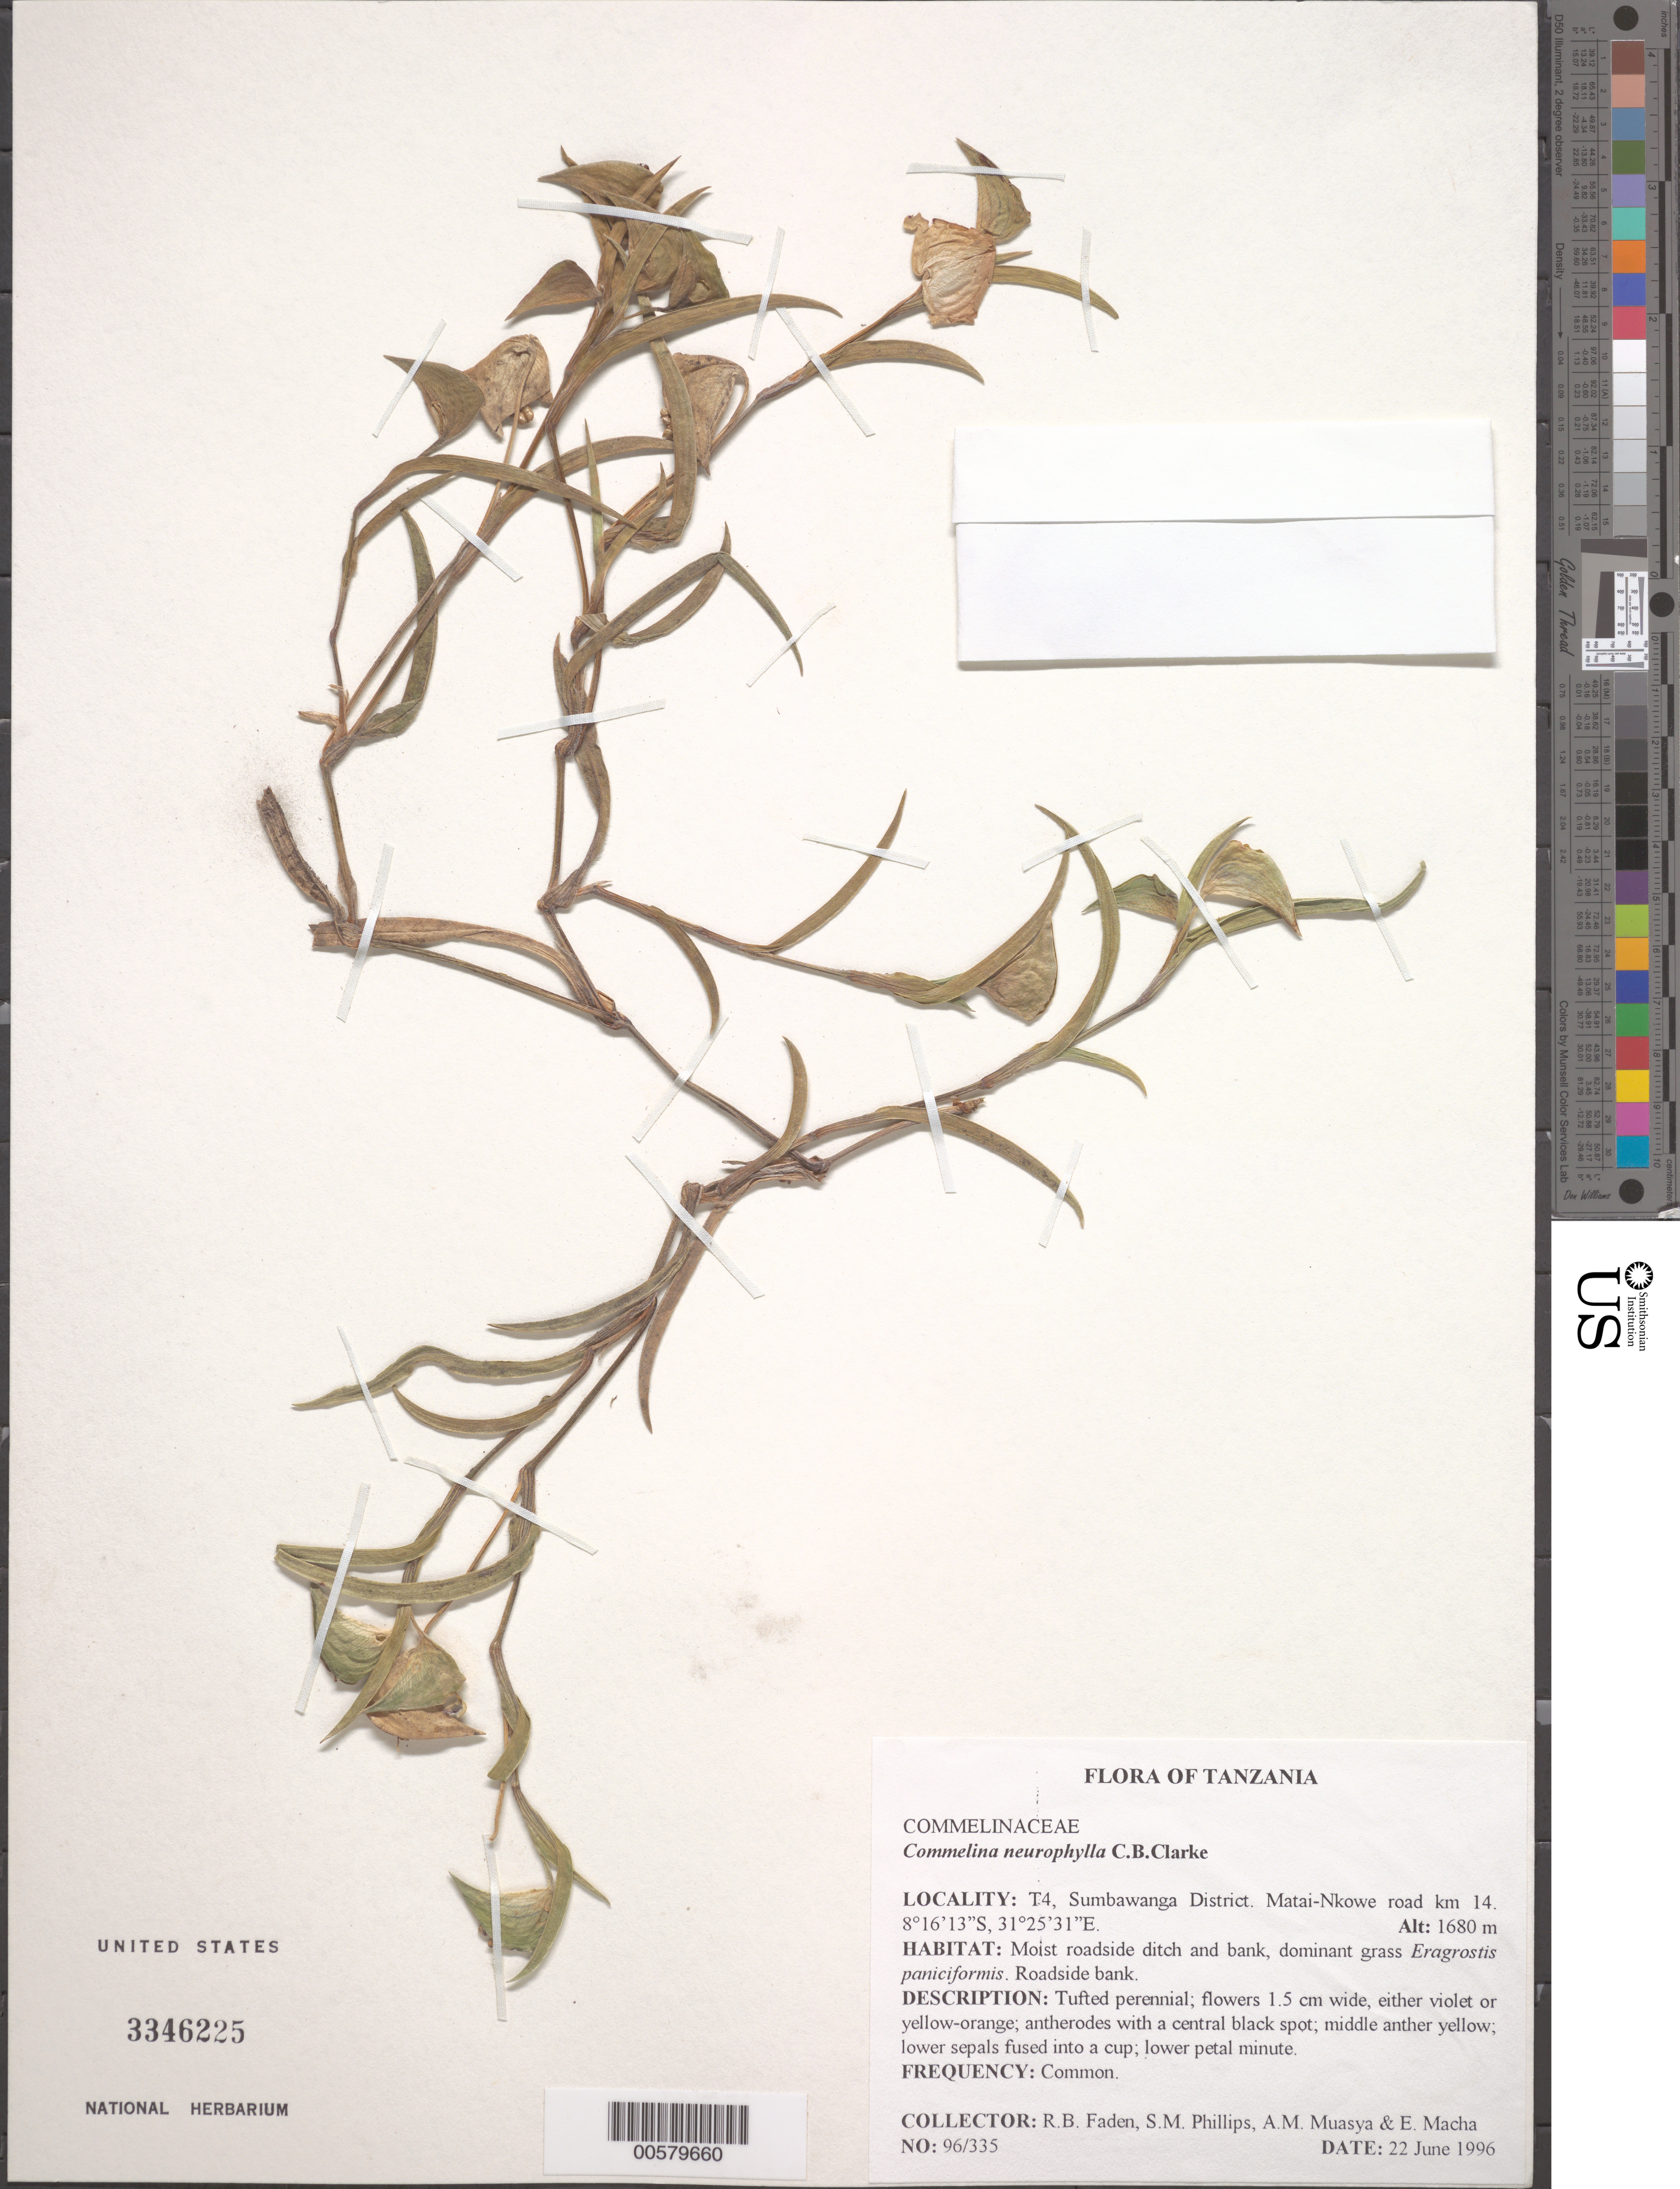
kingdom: Plantae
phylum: Tracheophyta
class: Liliopsida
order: Commelinales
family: Commelinaceae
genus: Commelina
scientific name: Commelina neurophylla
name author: C.B. Clarke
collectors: R. B. Faden, S. M. Phillips, A. Muasya & E. Macha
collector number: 96/335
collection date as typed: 22 Jun 1996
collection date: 1996-06-22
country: Tanzania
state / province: Rukwa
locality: Sumbawanga dist., matai-nkowe road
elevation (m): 1680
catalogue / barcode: US 3346225